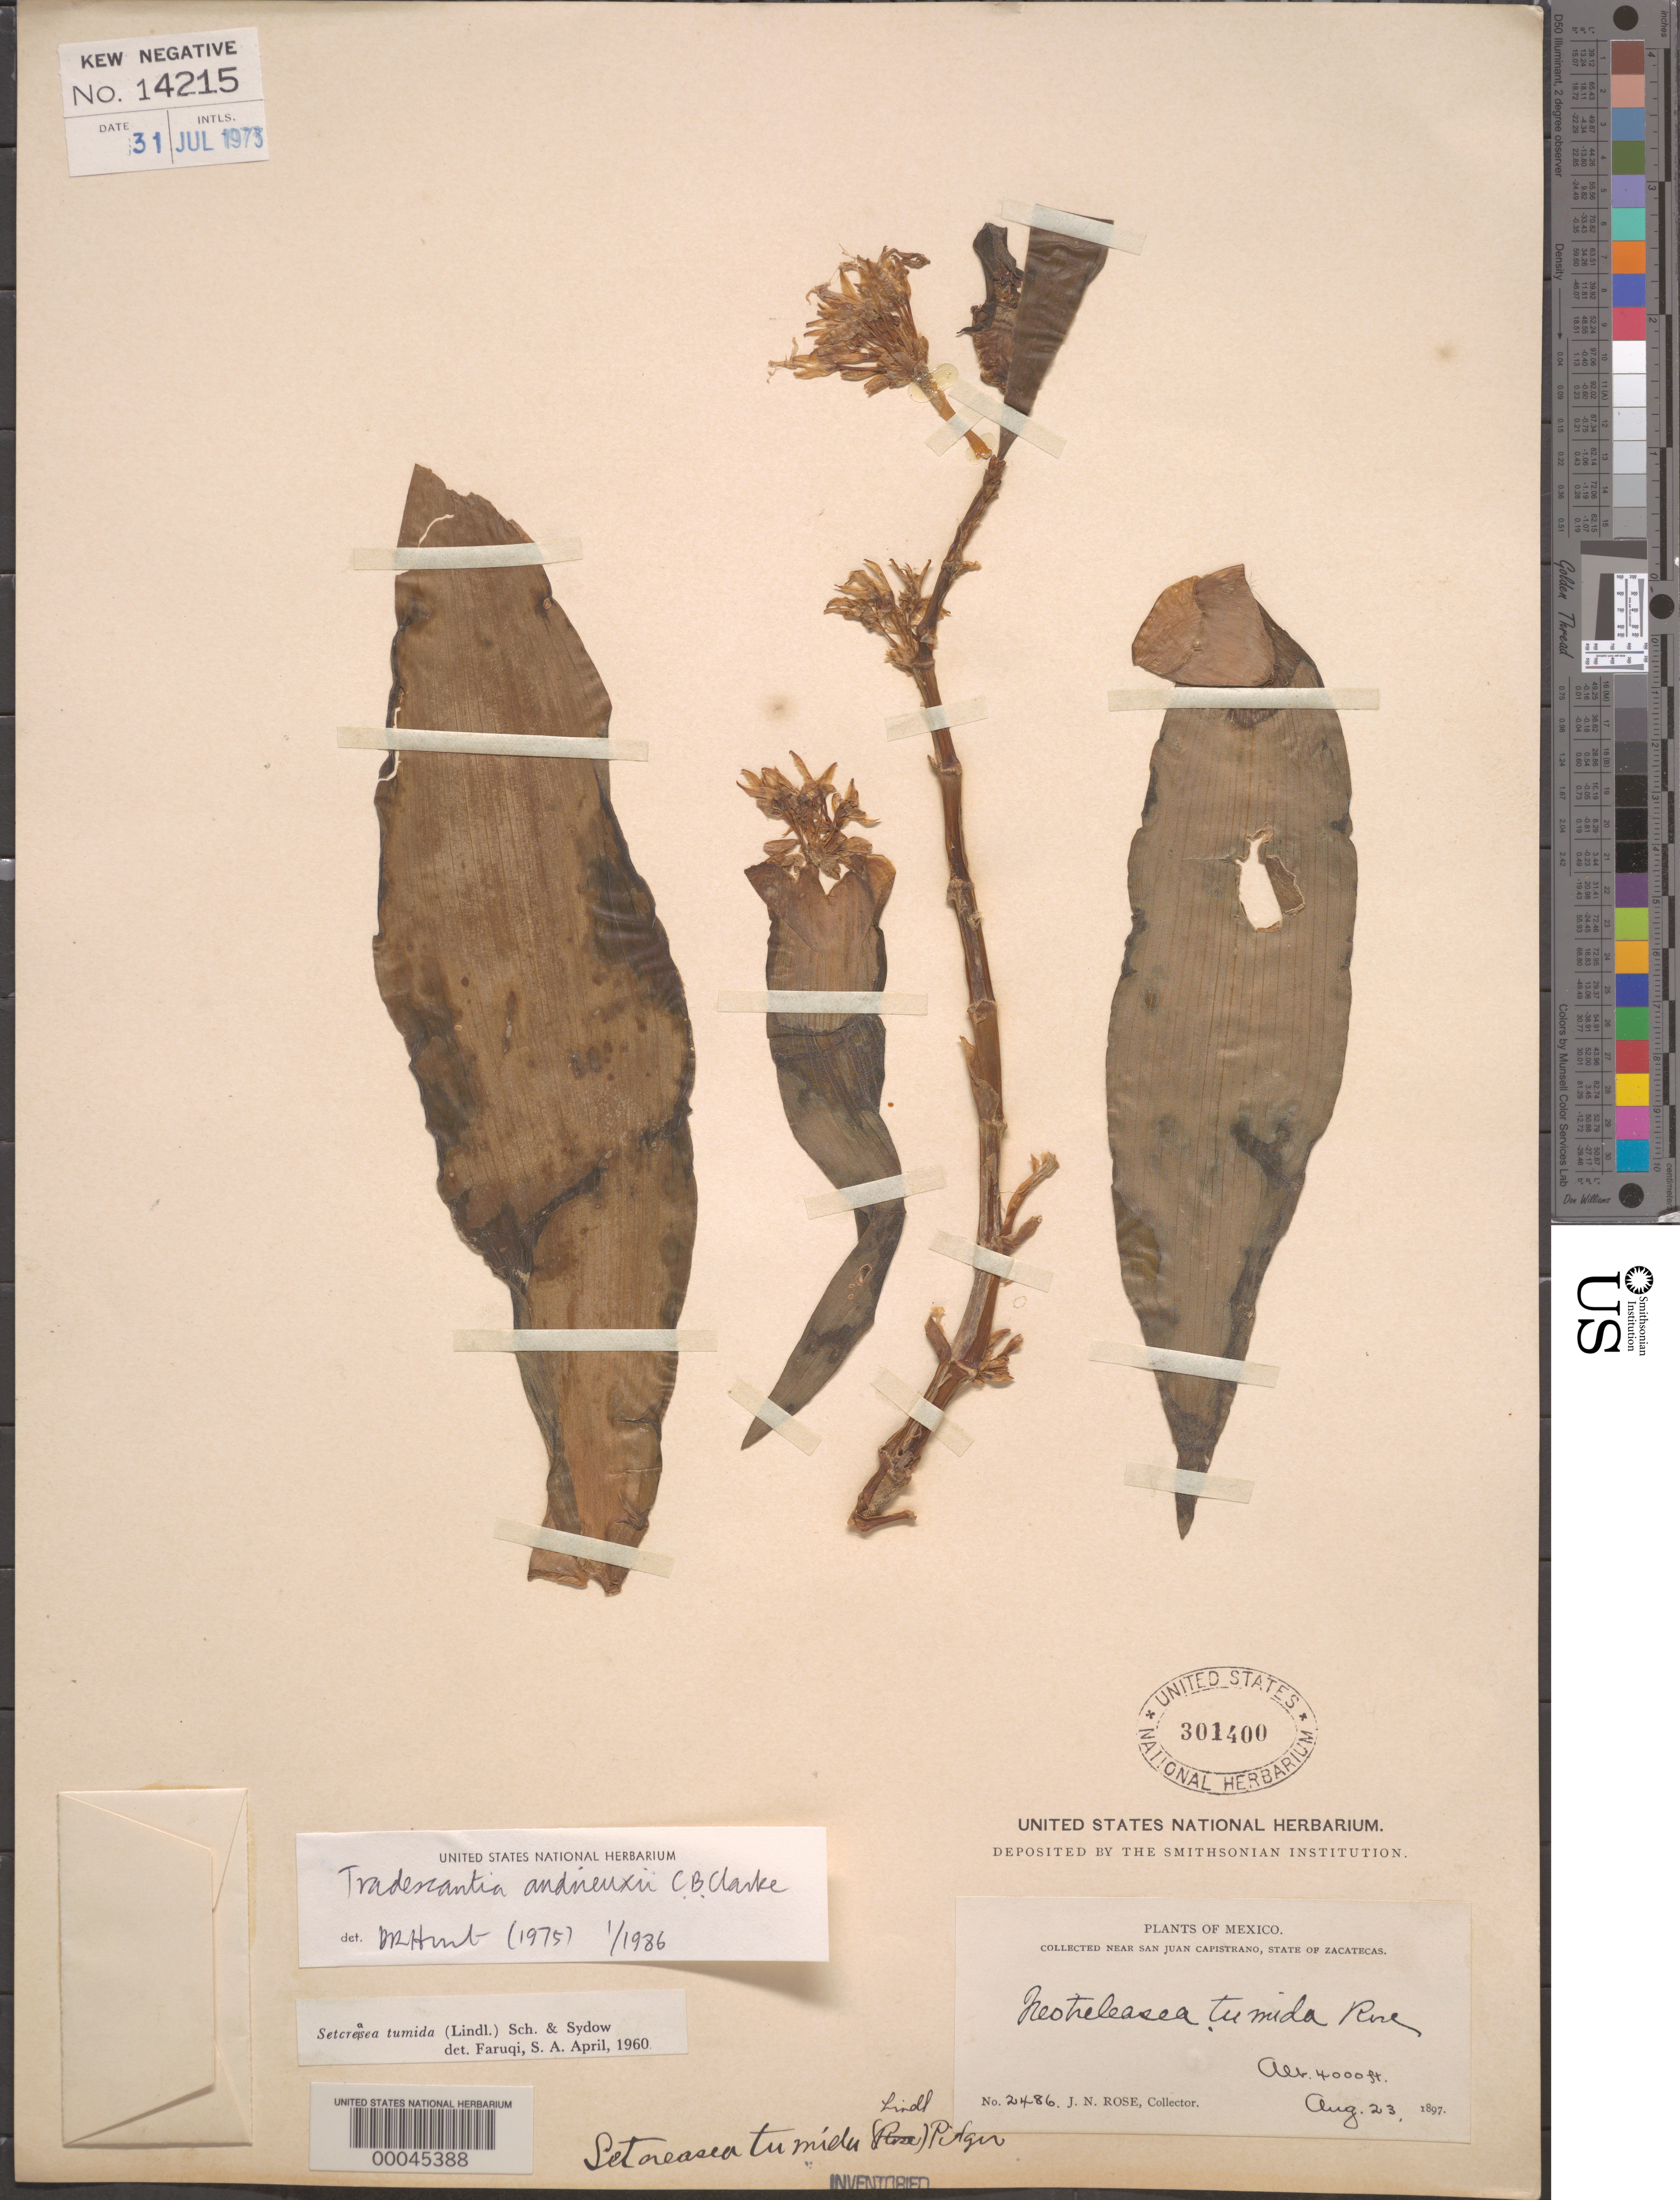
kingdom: Plantae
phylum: Tracheophyta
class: Liliopsida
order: Commelinales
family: Commelinaceae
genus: Tradescantia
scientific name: Tradescantia andrieuxii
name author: C.B. Clarke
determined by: Hunt, D. R.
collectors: J. N. Rose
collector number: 2486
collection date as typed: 23 Aug 1897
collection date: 1897-08-23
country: Mexico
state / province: Zacatecas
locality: Near san juan capistrano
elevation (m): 1220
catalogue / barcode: US 301400